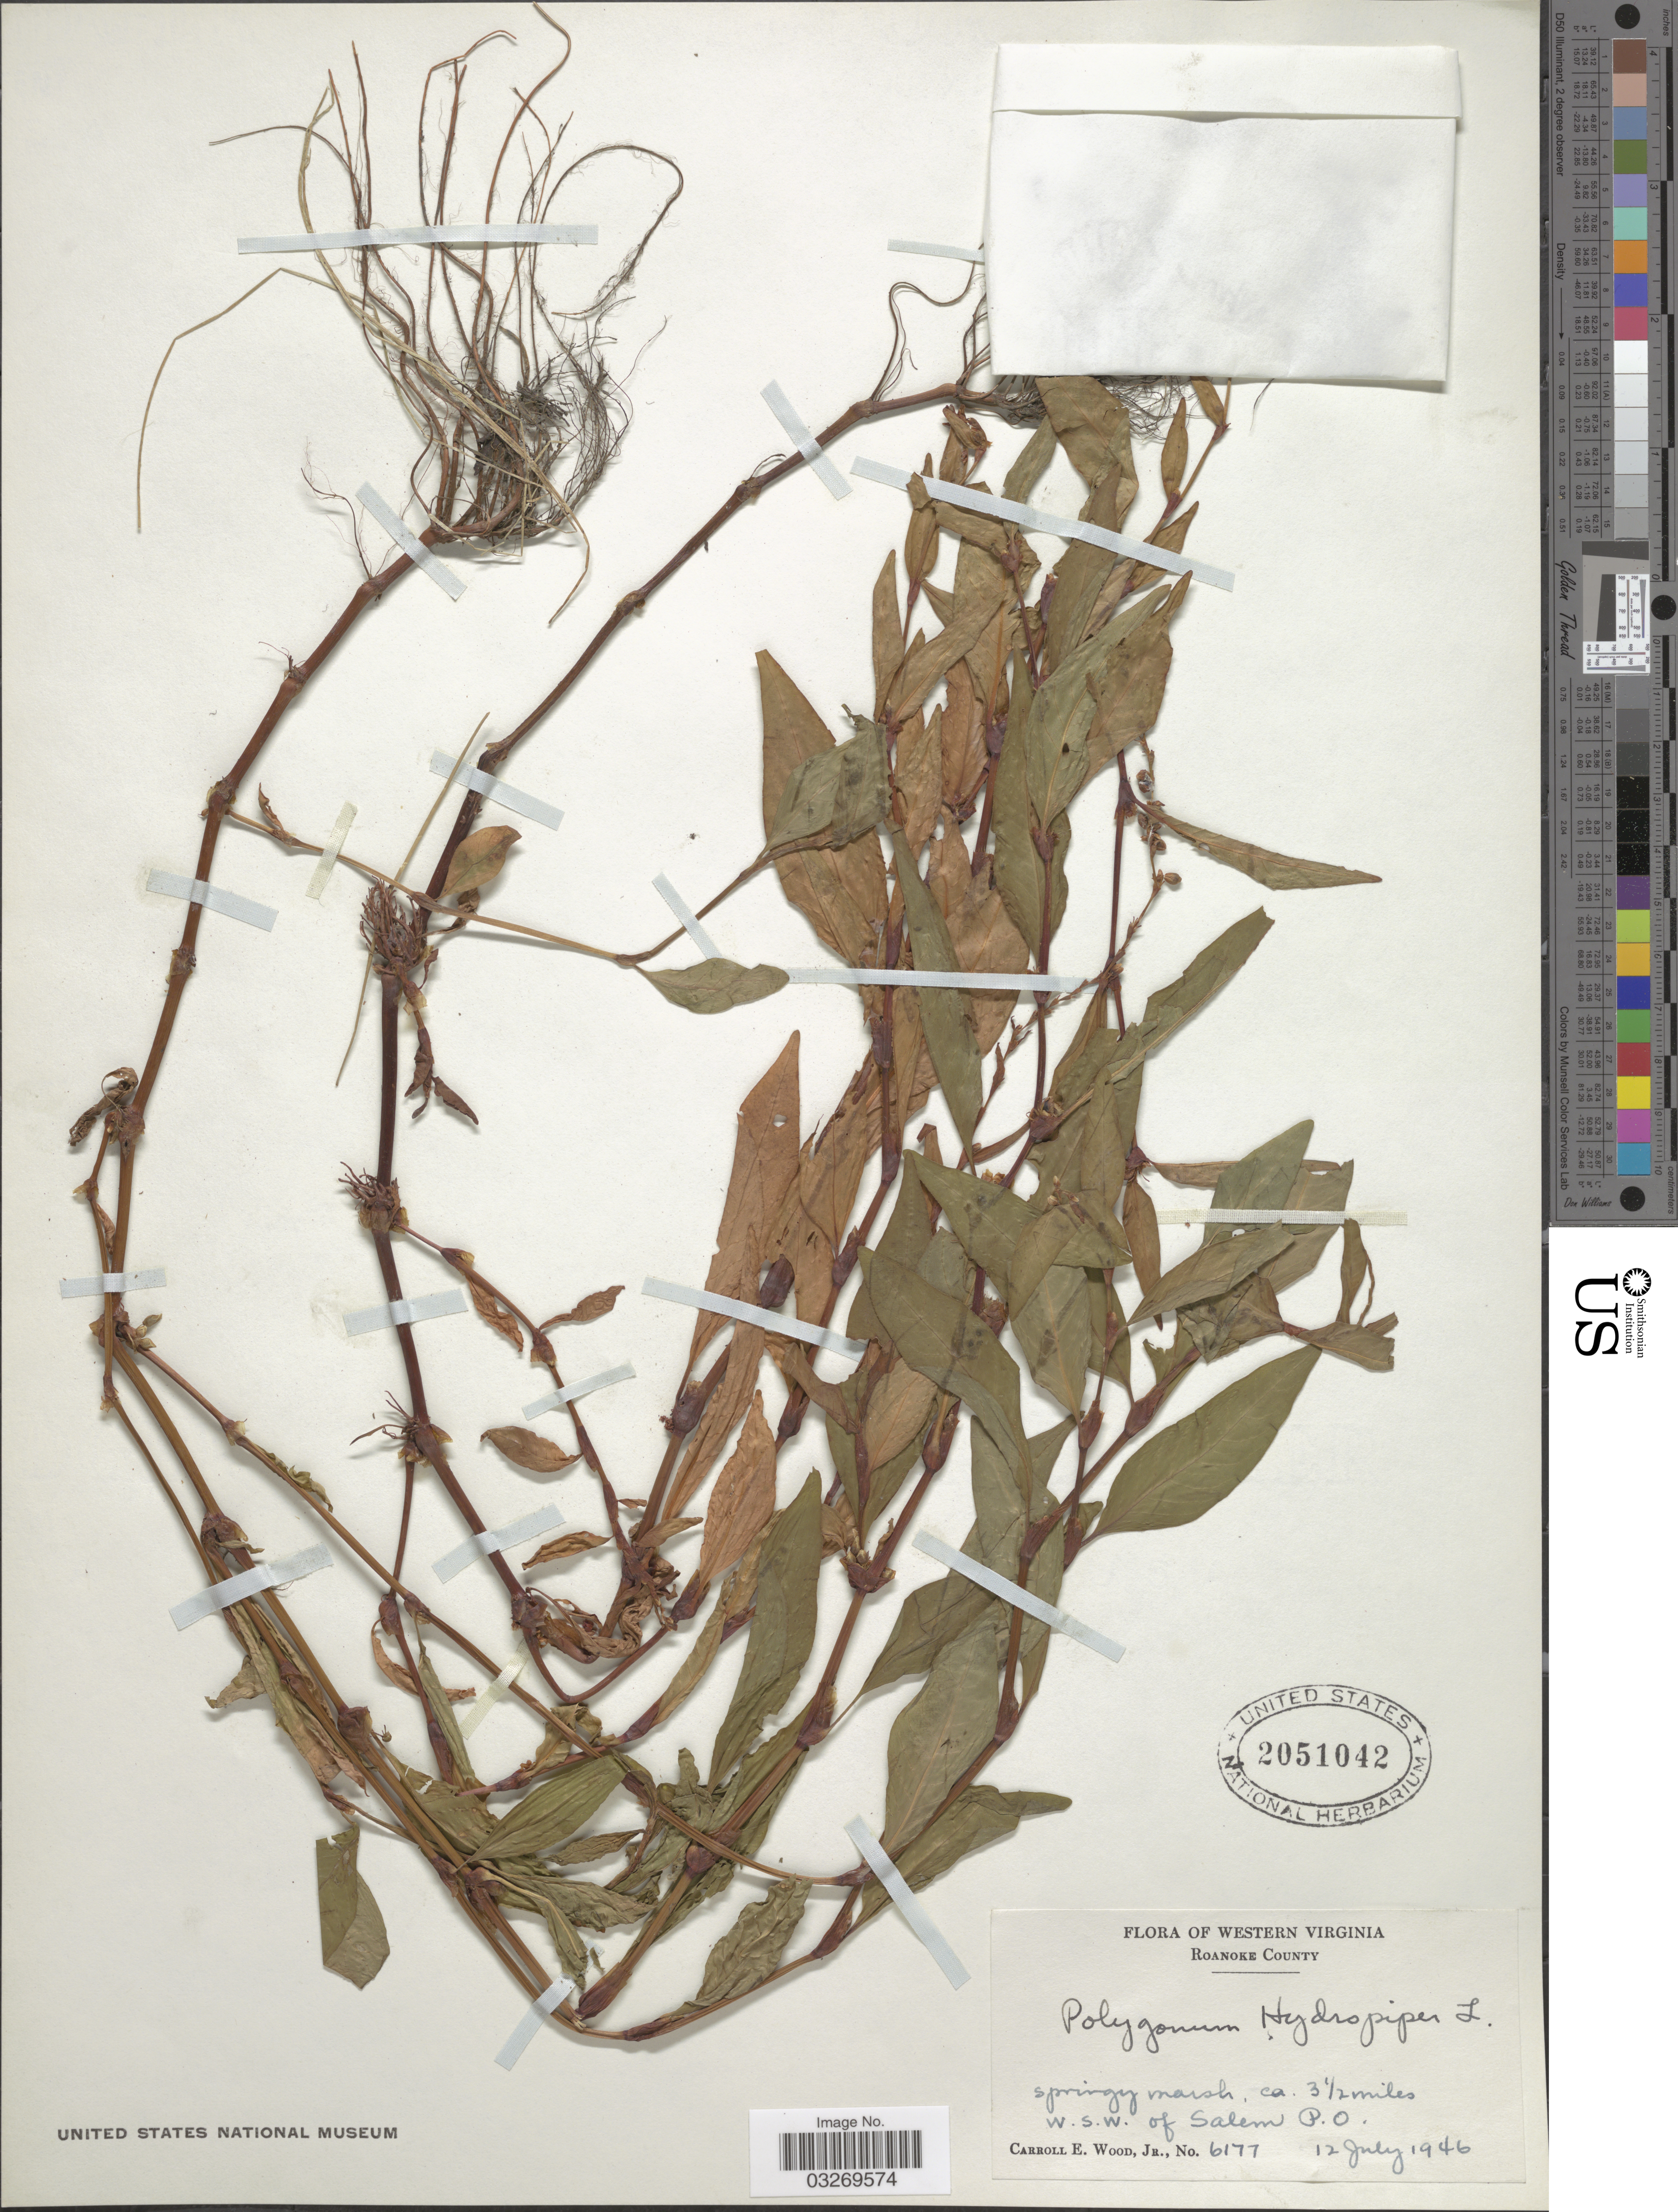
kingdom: Plantae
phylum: Tracheophyta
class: Magnoliopsida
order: Caryophyllales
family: Polygonaceae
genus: Persicaria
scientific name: Persicaria hydropiper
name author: (L.) Delarbre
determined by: Atha, D. E.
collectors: C. Wood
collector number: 6177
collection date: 1946-07-12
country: United States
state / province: Virginia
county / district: Roanoke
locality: Western Virginia, Roanoke County, springy marsh, ca. 3½ miles W.S.W. of Salem P.O.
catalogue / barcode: US 2051042